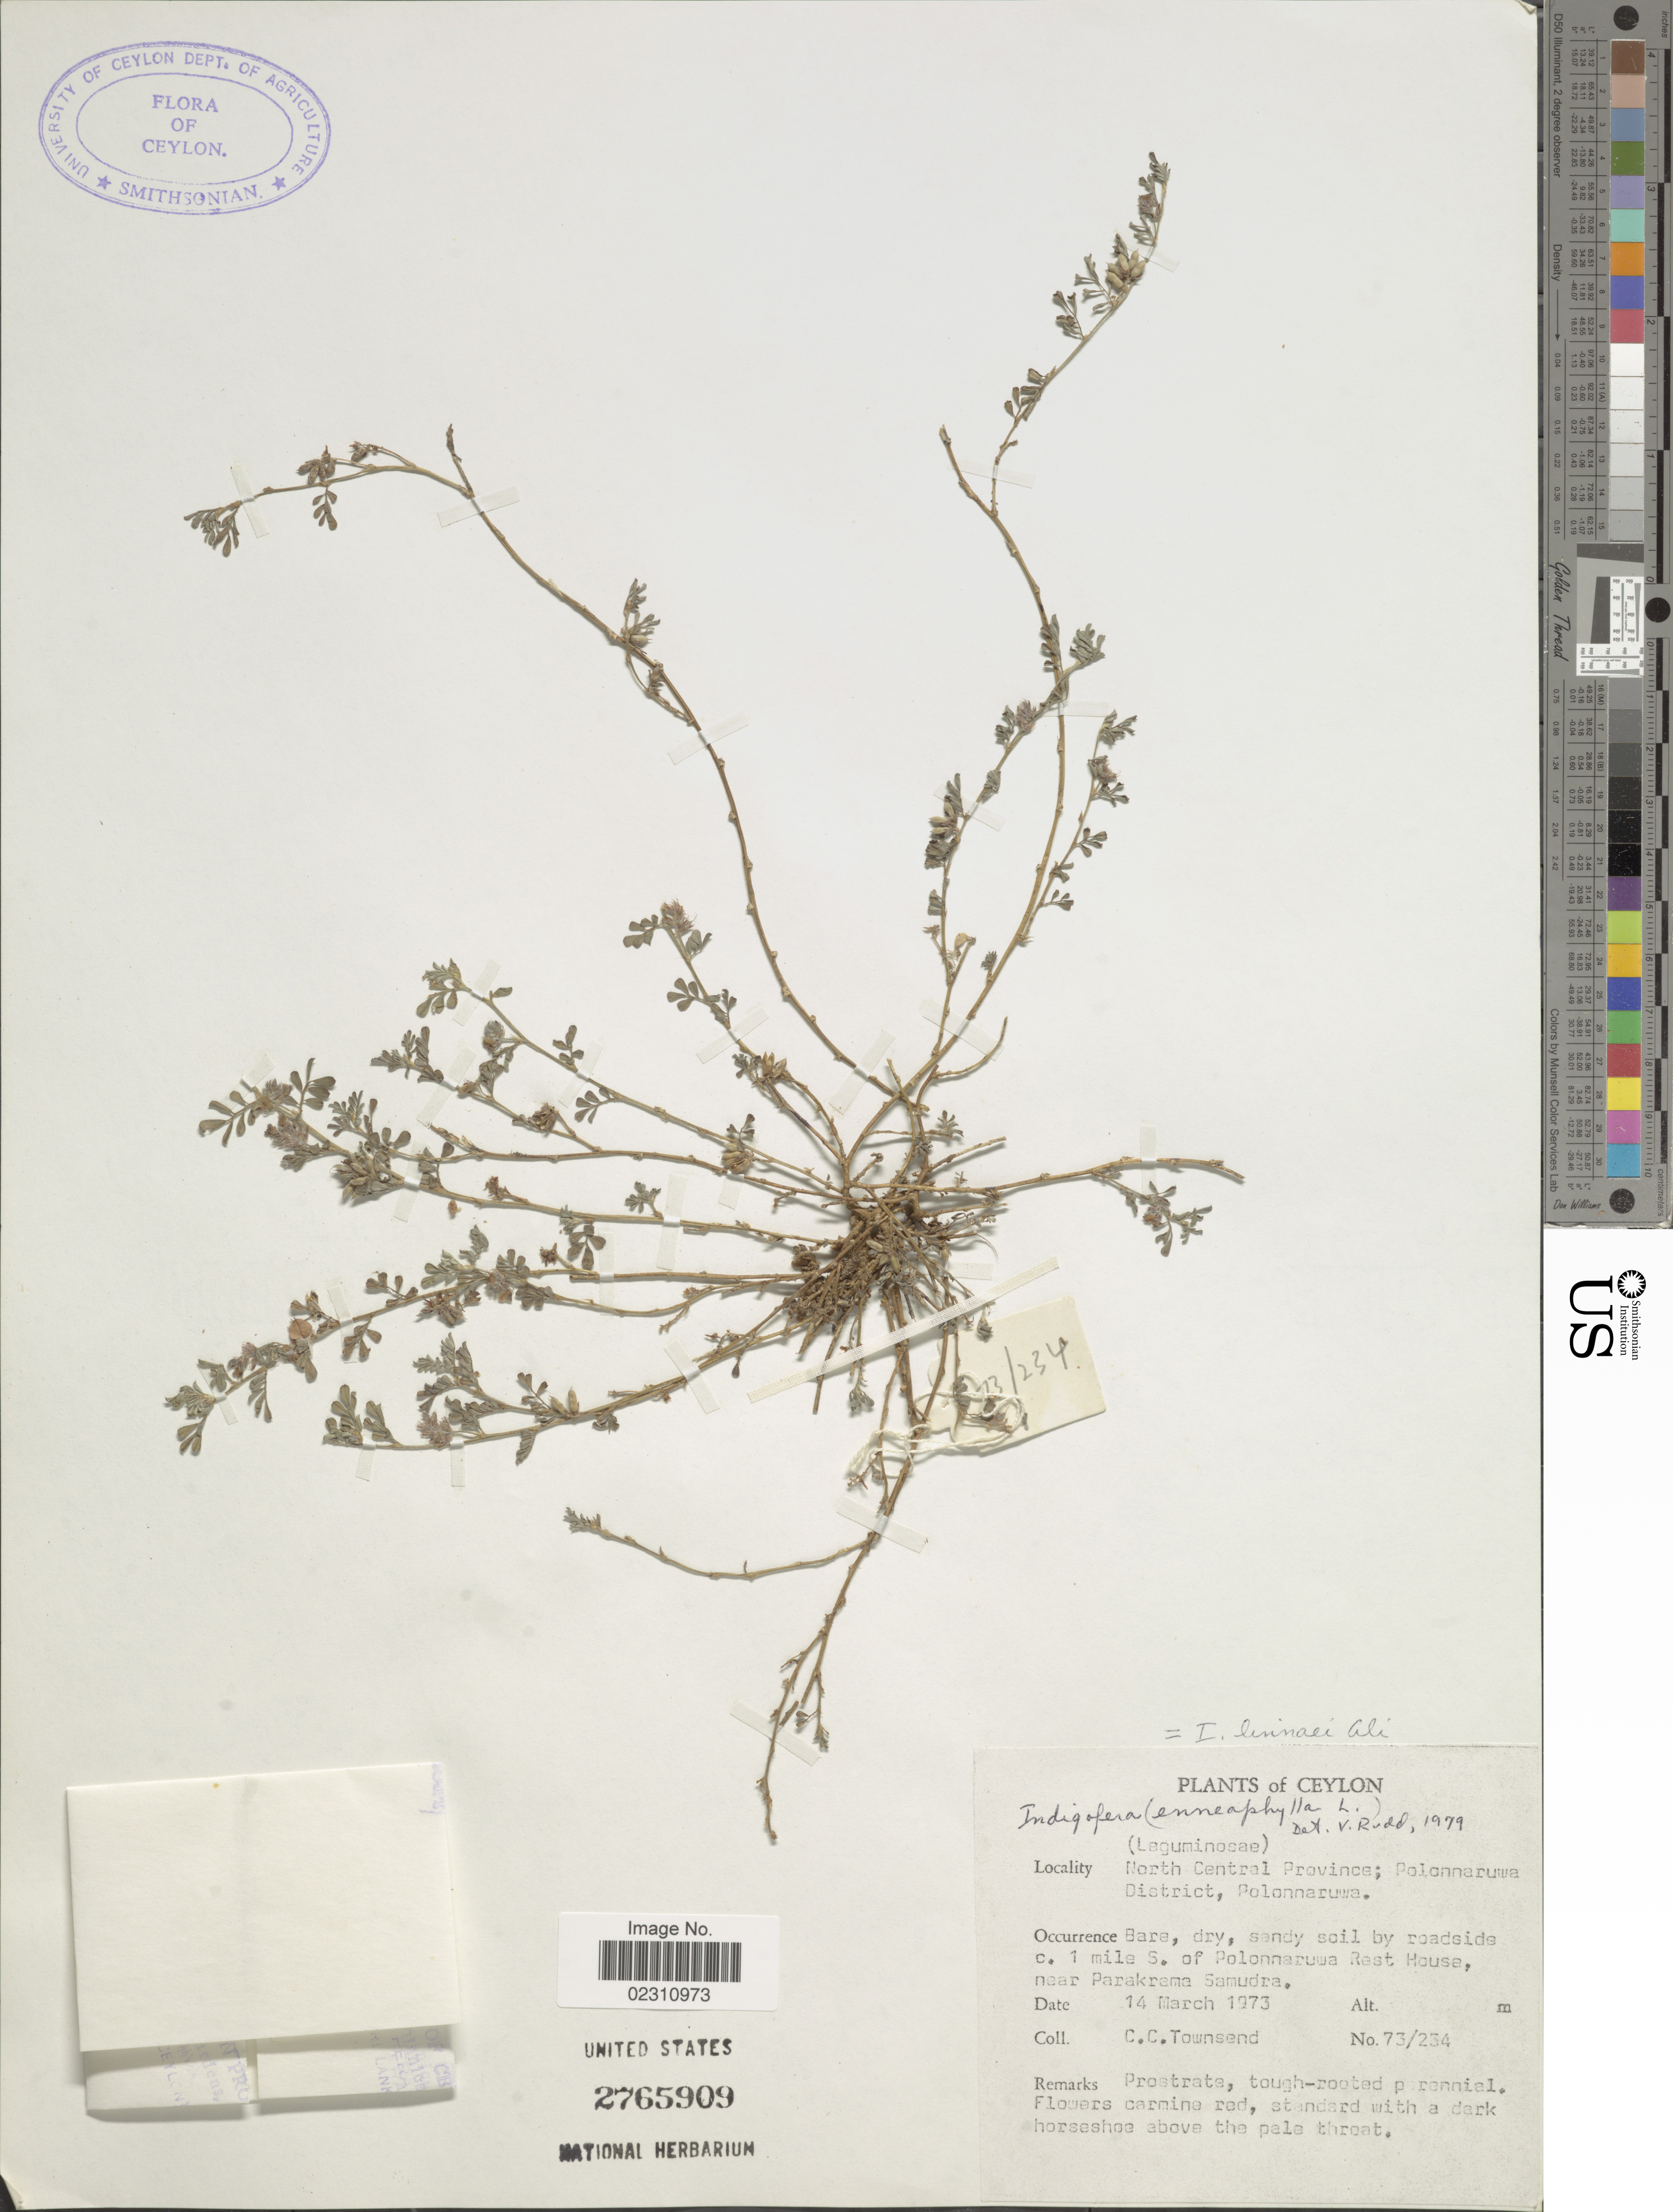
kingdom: Plantae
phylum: Tracheophyta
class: Magnoliopsida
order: Fabales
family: Fabaceae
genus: Indigofera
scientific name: Indigofera linnaei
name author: Ali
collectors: C. C. Townsend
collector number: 73/234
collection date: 1973-03-14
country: Sri Lanka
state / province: North Central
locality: Ceylon, Polonnaruwa District, Polonnaruwa, c. 1 mile S of Polonnaruwa Rest House, near Parakrema Samudra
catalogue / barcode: US 2765909